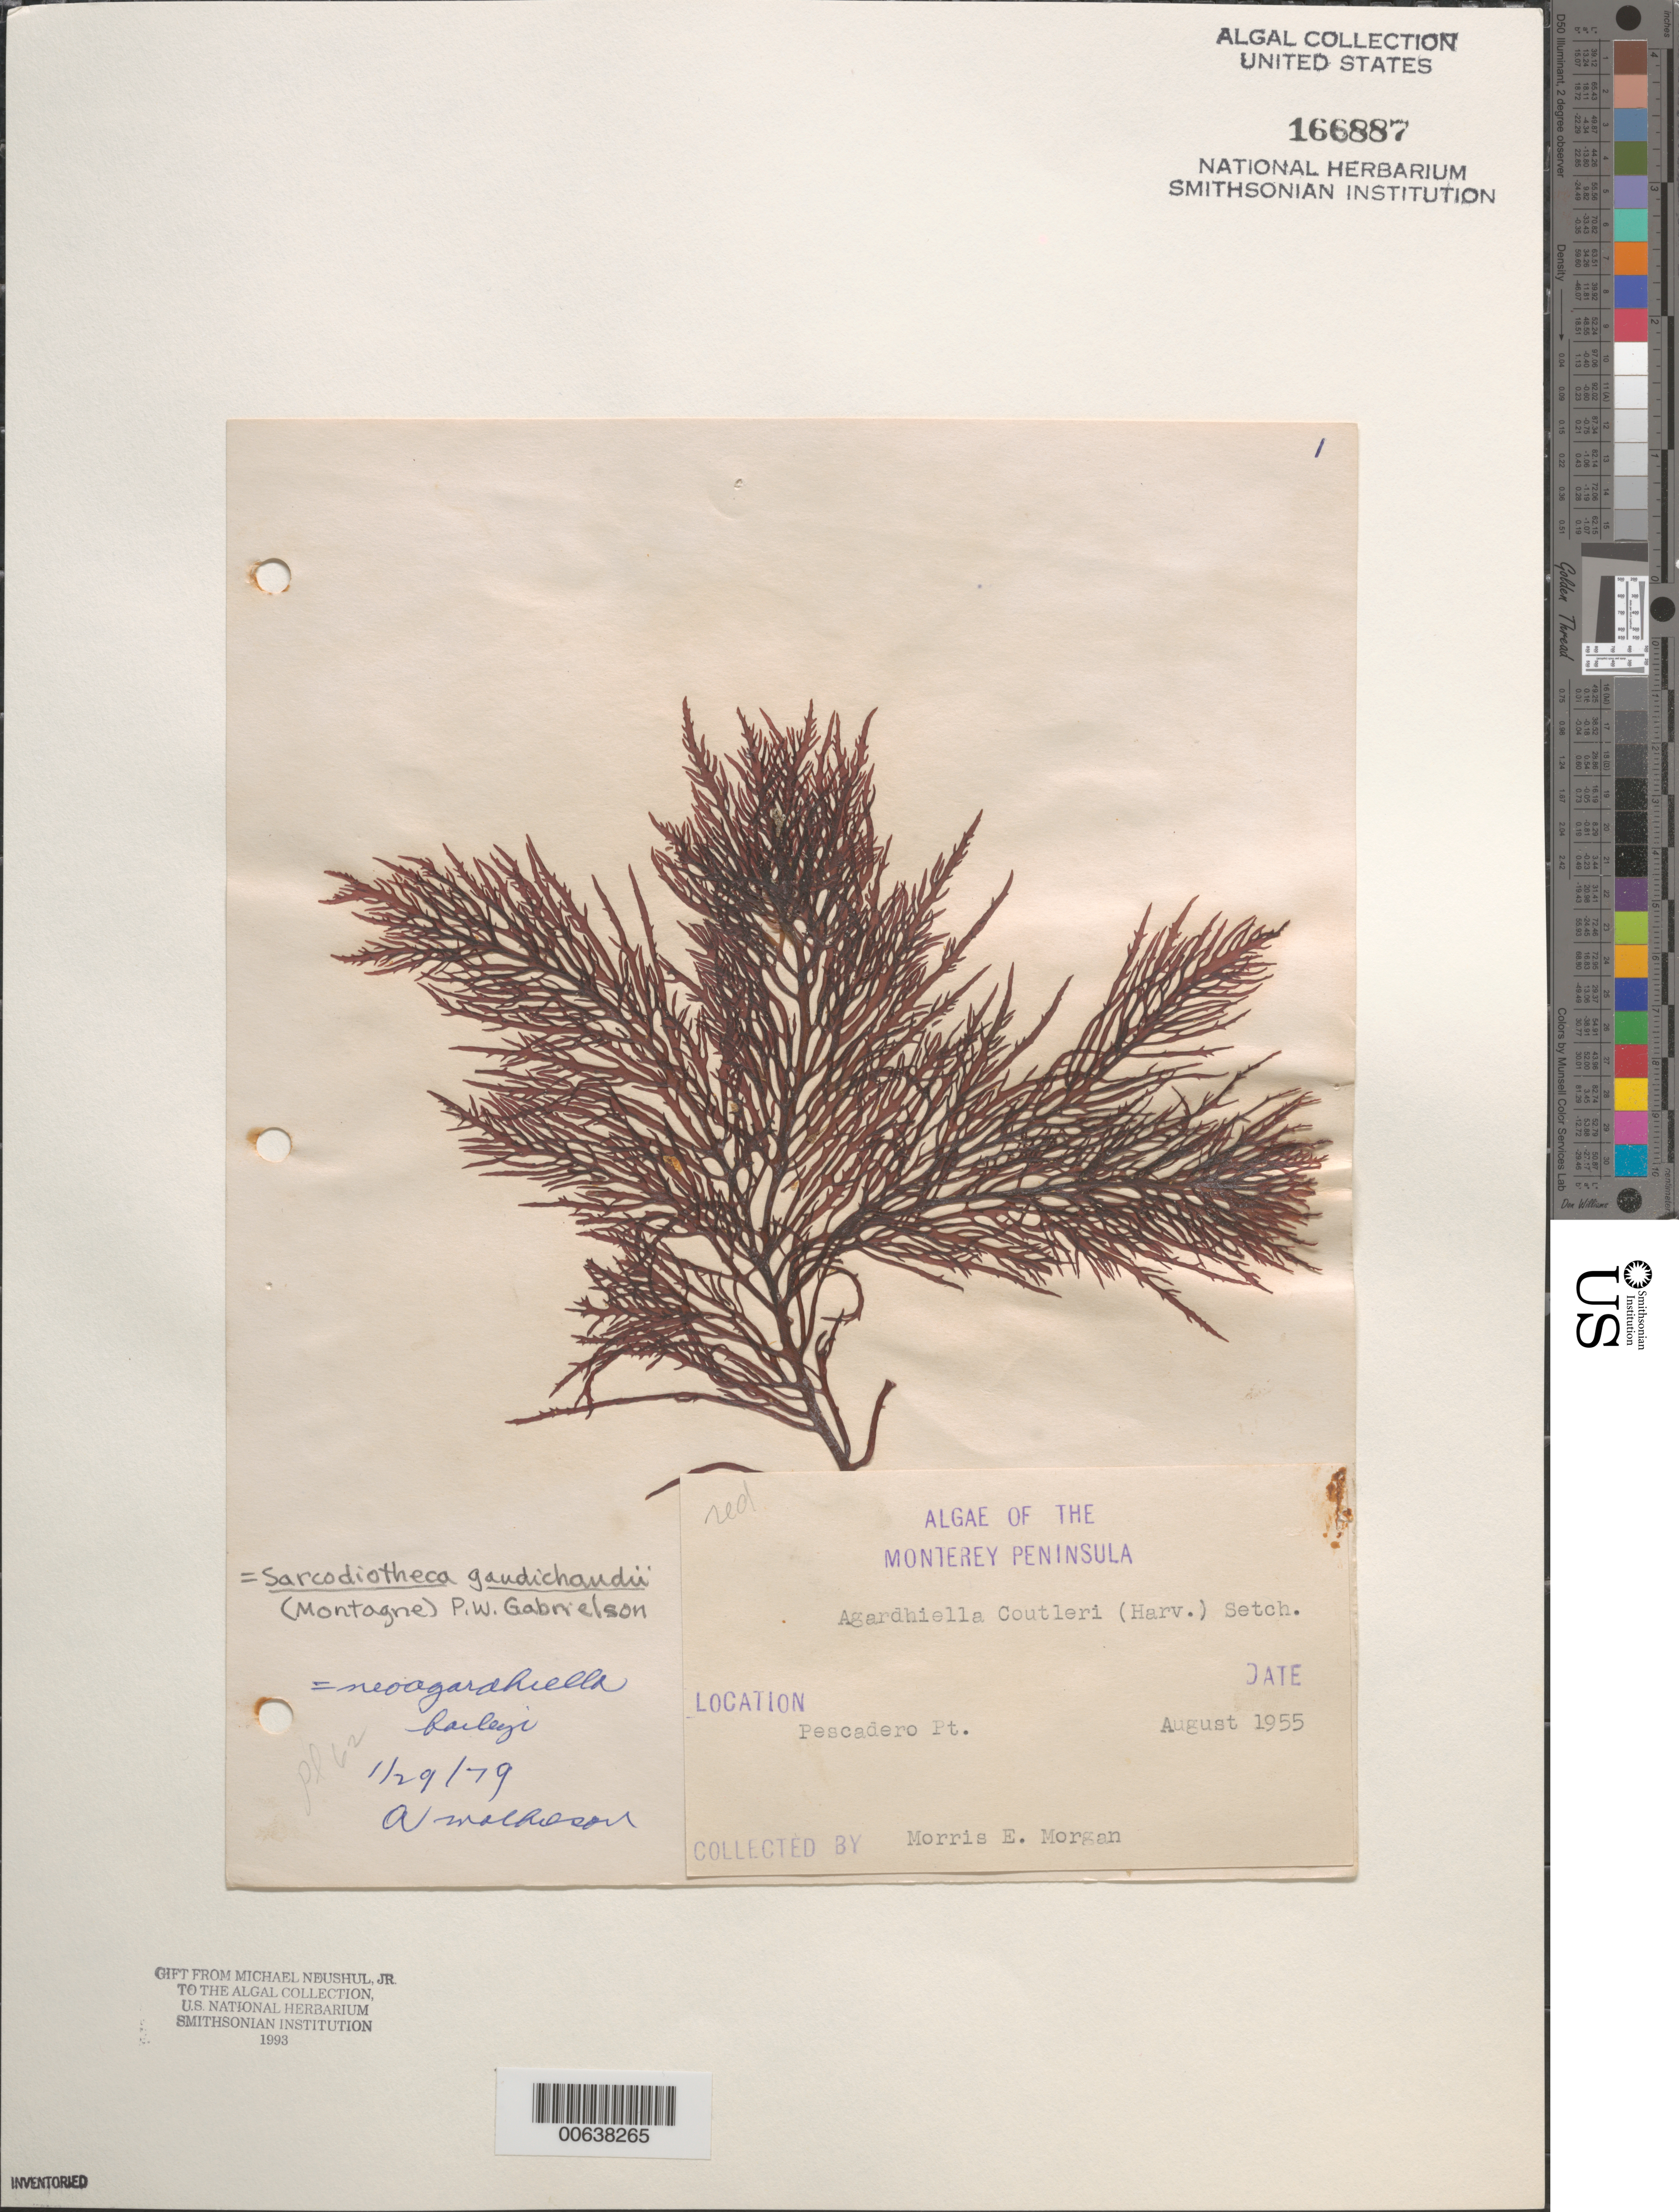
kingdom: Plantae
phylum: Rhodophyta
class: Florideophyceae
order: Gigartinales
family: Solieriaceae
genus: Sarcodiotheca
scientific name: Sarcodiotheca gaudichaudii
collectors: M. Morgan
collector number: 1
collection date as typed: Aug 1955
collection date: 1955-08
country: United States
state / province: California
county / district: Monterey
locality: Pescadero Point, Monterey Peninsula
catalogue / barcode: US 166887